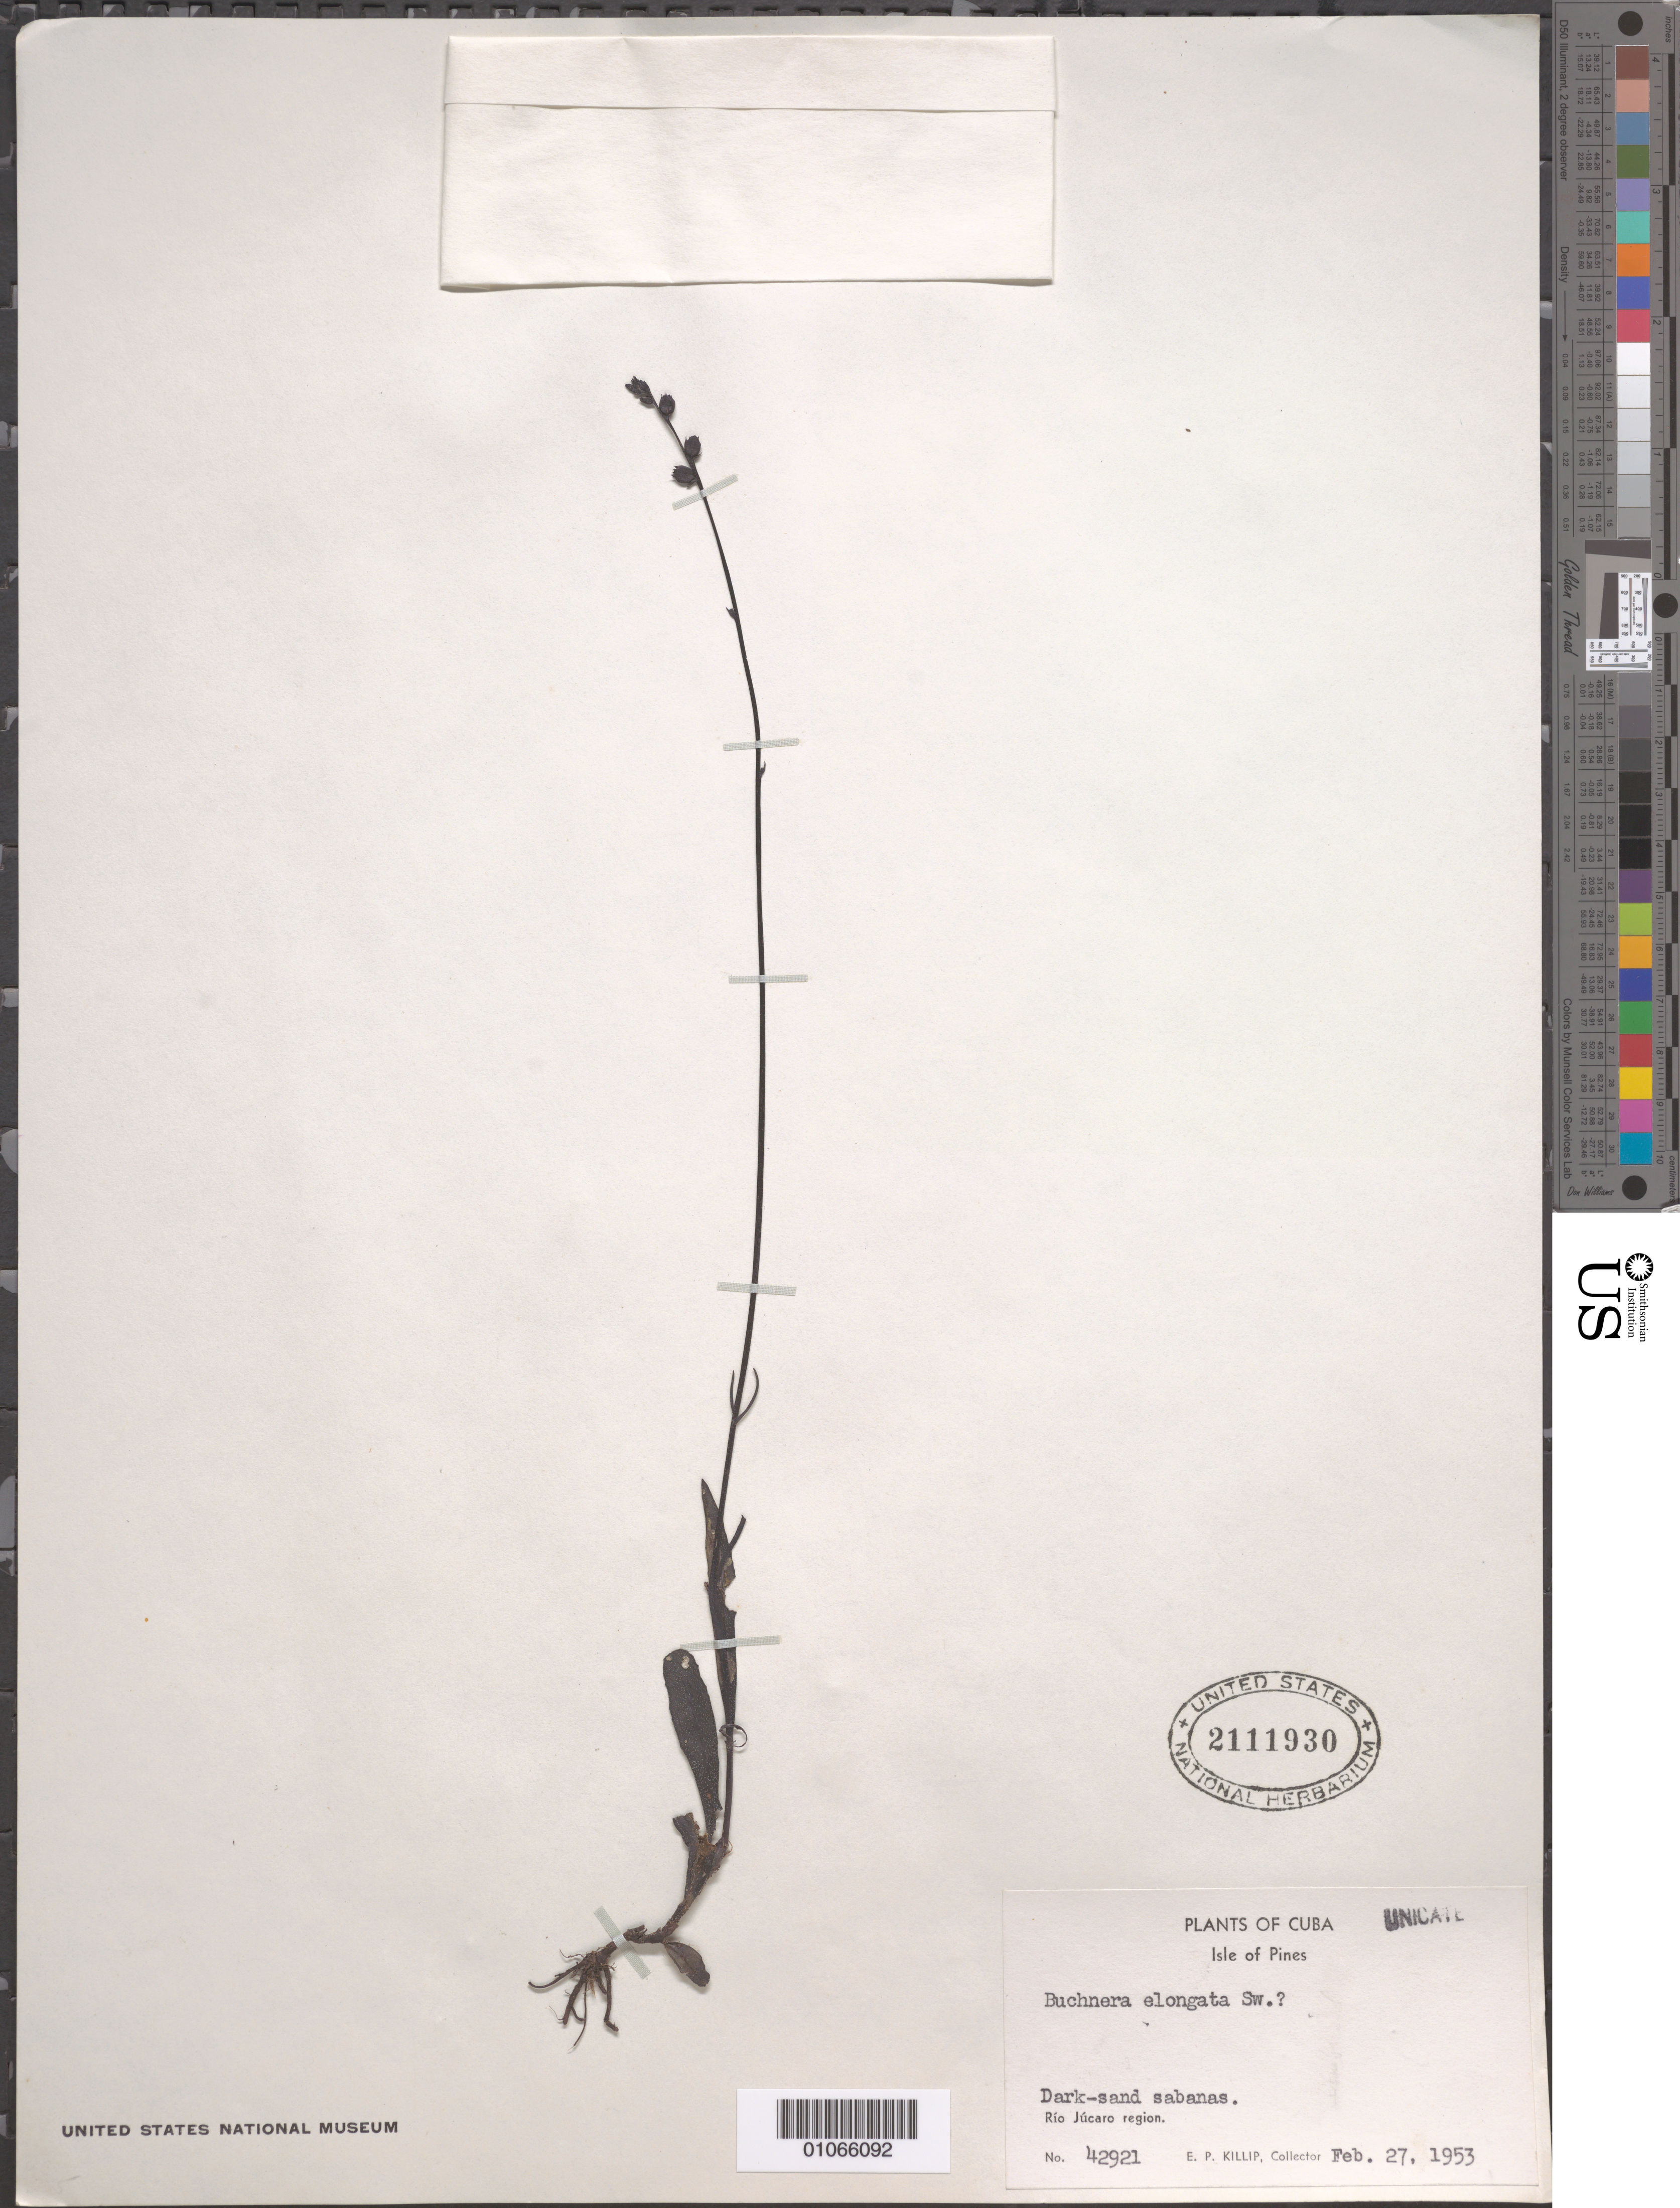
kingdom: Plantae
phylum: Tracheophyta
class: Magnoliopsida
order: Lamiales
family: Orobanchaceae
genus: Buchnera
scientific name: Buchnera elongata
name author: Sw.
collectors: E. P. Killip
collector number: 42921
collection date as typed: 27 Feb 1953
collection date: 1953-02-27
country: Cuba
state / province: Isla de La Juventud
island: Isla de la Juventud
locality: Rio Jucaro region, dark-sand savannas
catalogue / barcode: US 2111930